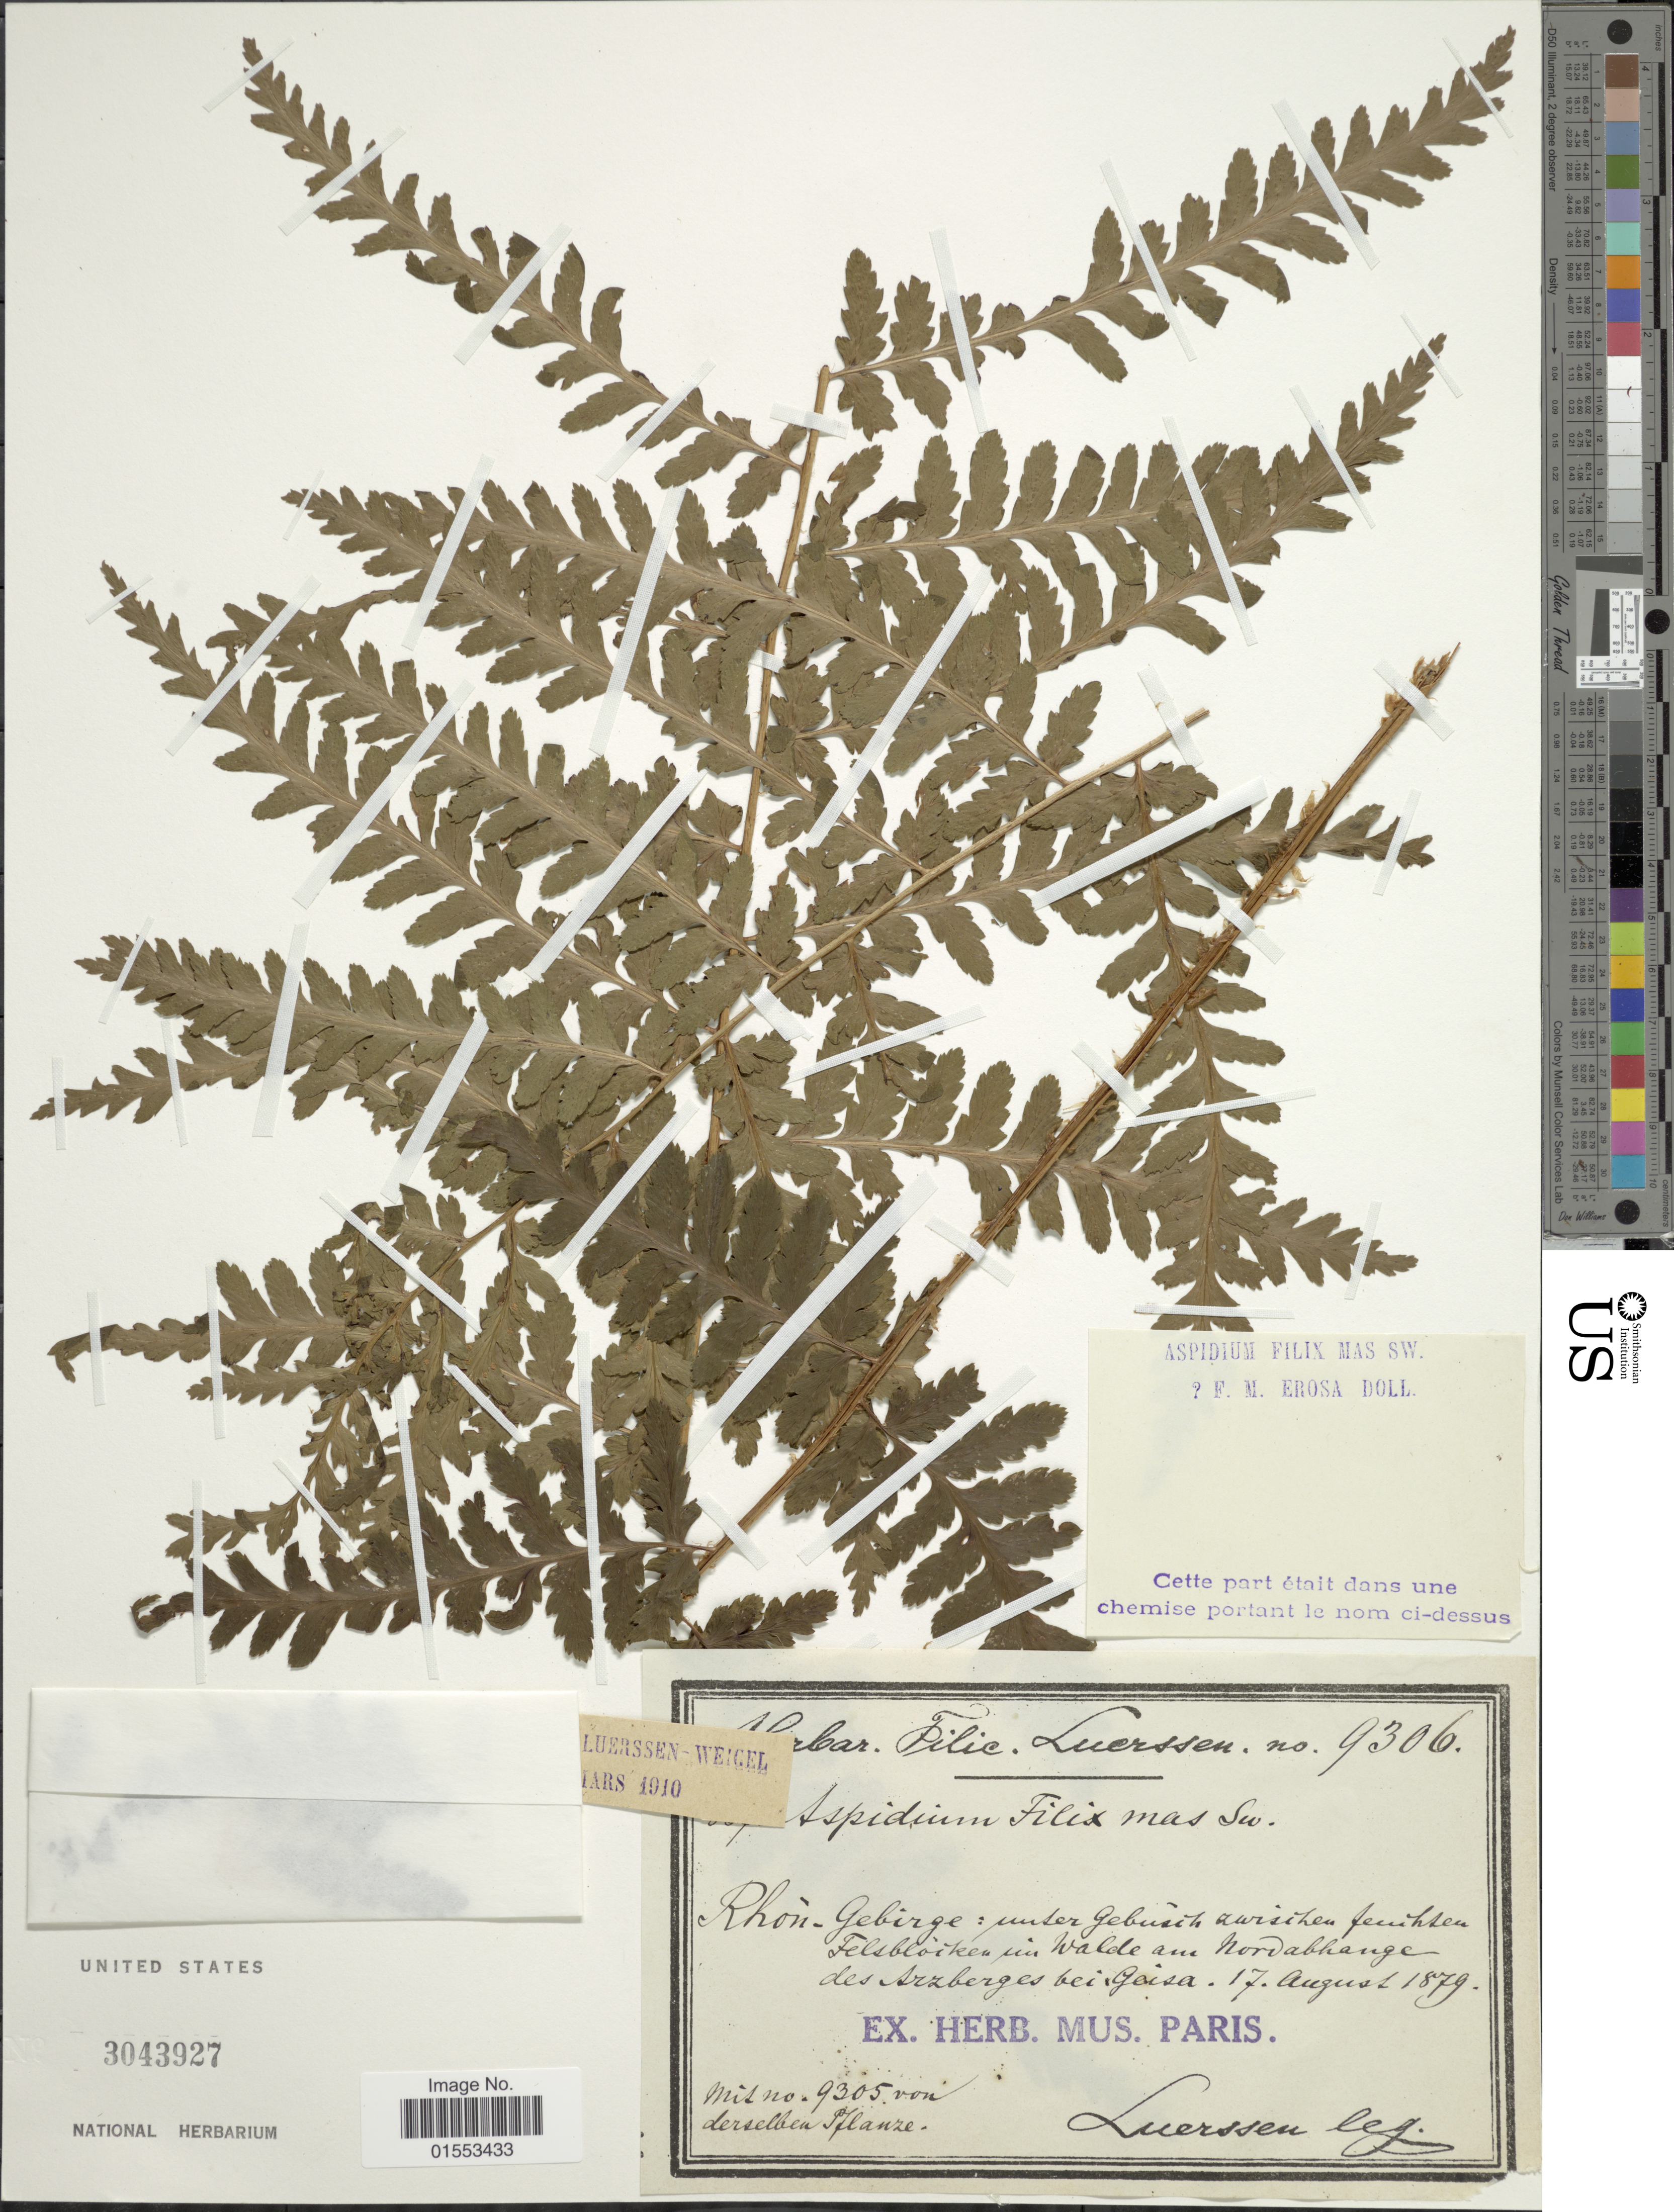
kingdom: Plantae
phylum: Tracheophyta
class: Polypodiopsida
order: Polypodiales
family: Dryopteridaceae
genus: Dryopteris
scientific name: Dryopteris filix-mas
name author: (L.) Schott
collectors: Luerssen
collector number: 9306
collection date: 1879-08-17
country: Germany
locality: Rhon-Gebirge: unter Gebusch zwischen feuchten Felsblocken im Walde am Nordabhange des Arzberges bei Goisa. [interpreted]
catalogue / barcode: US 3043927